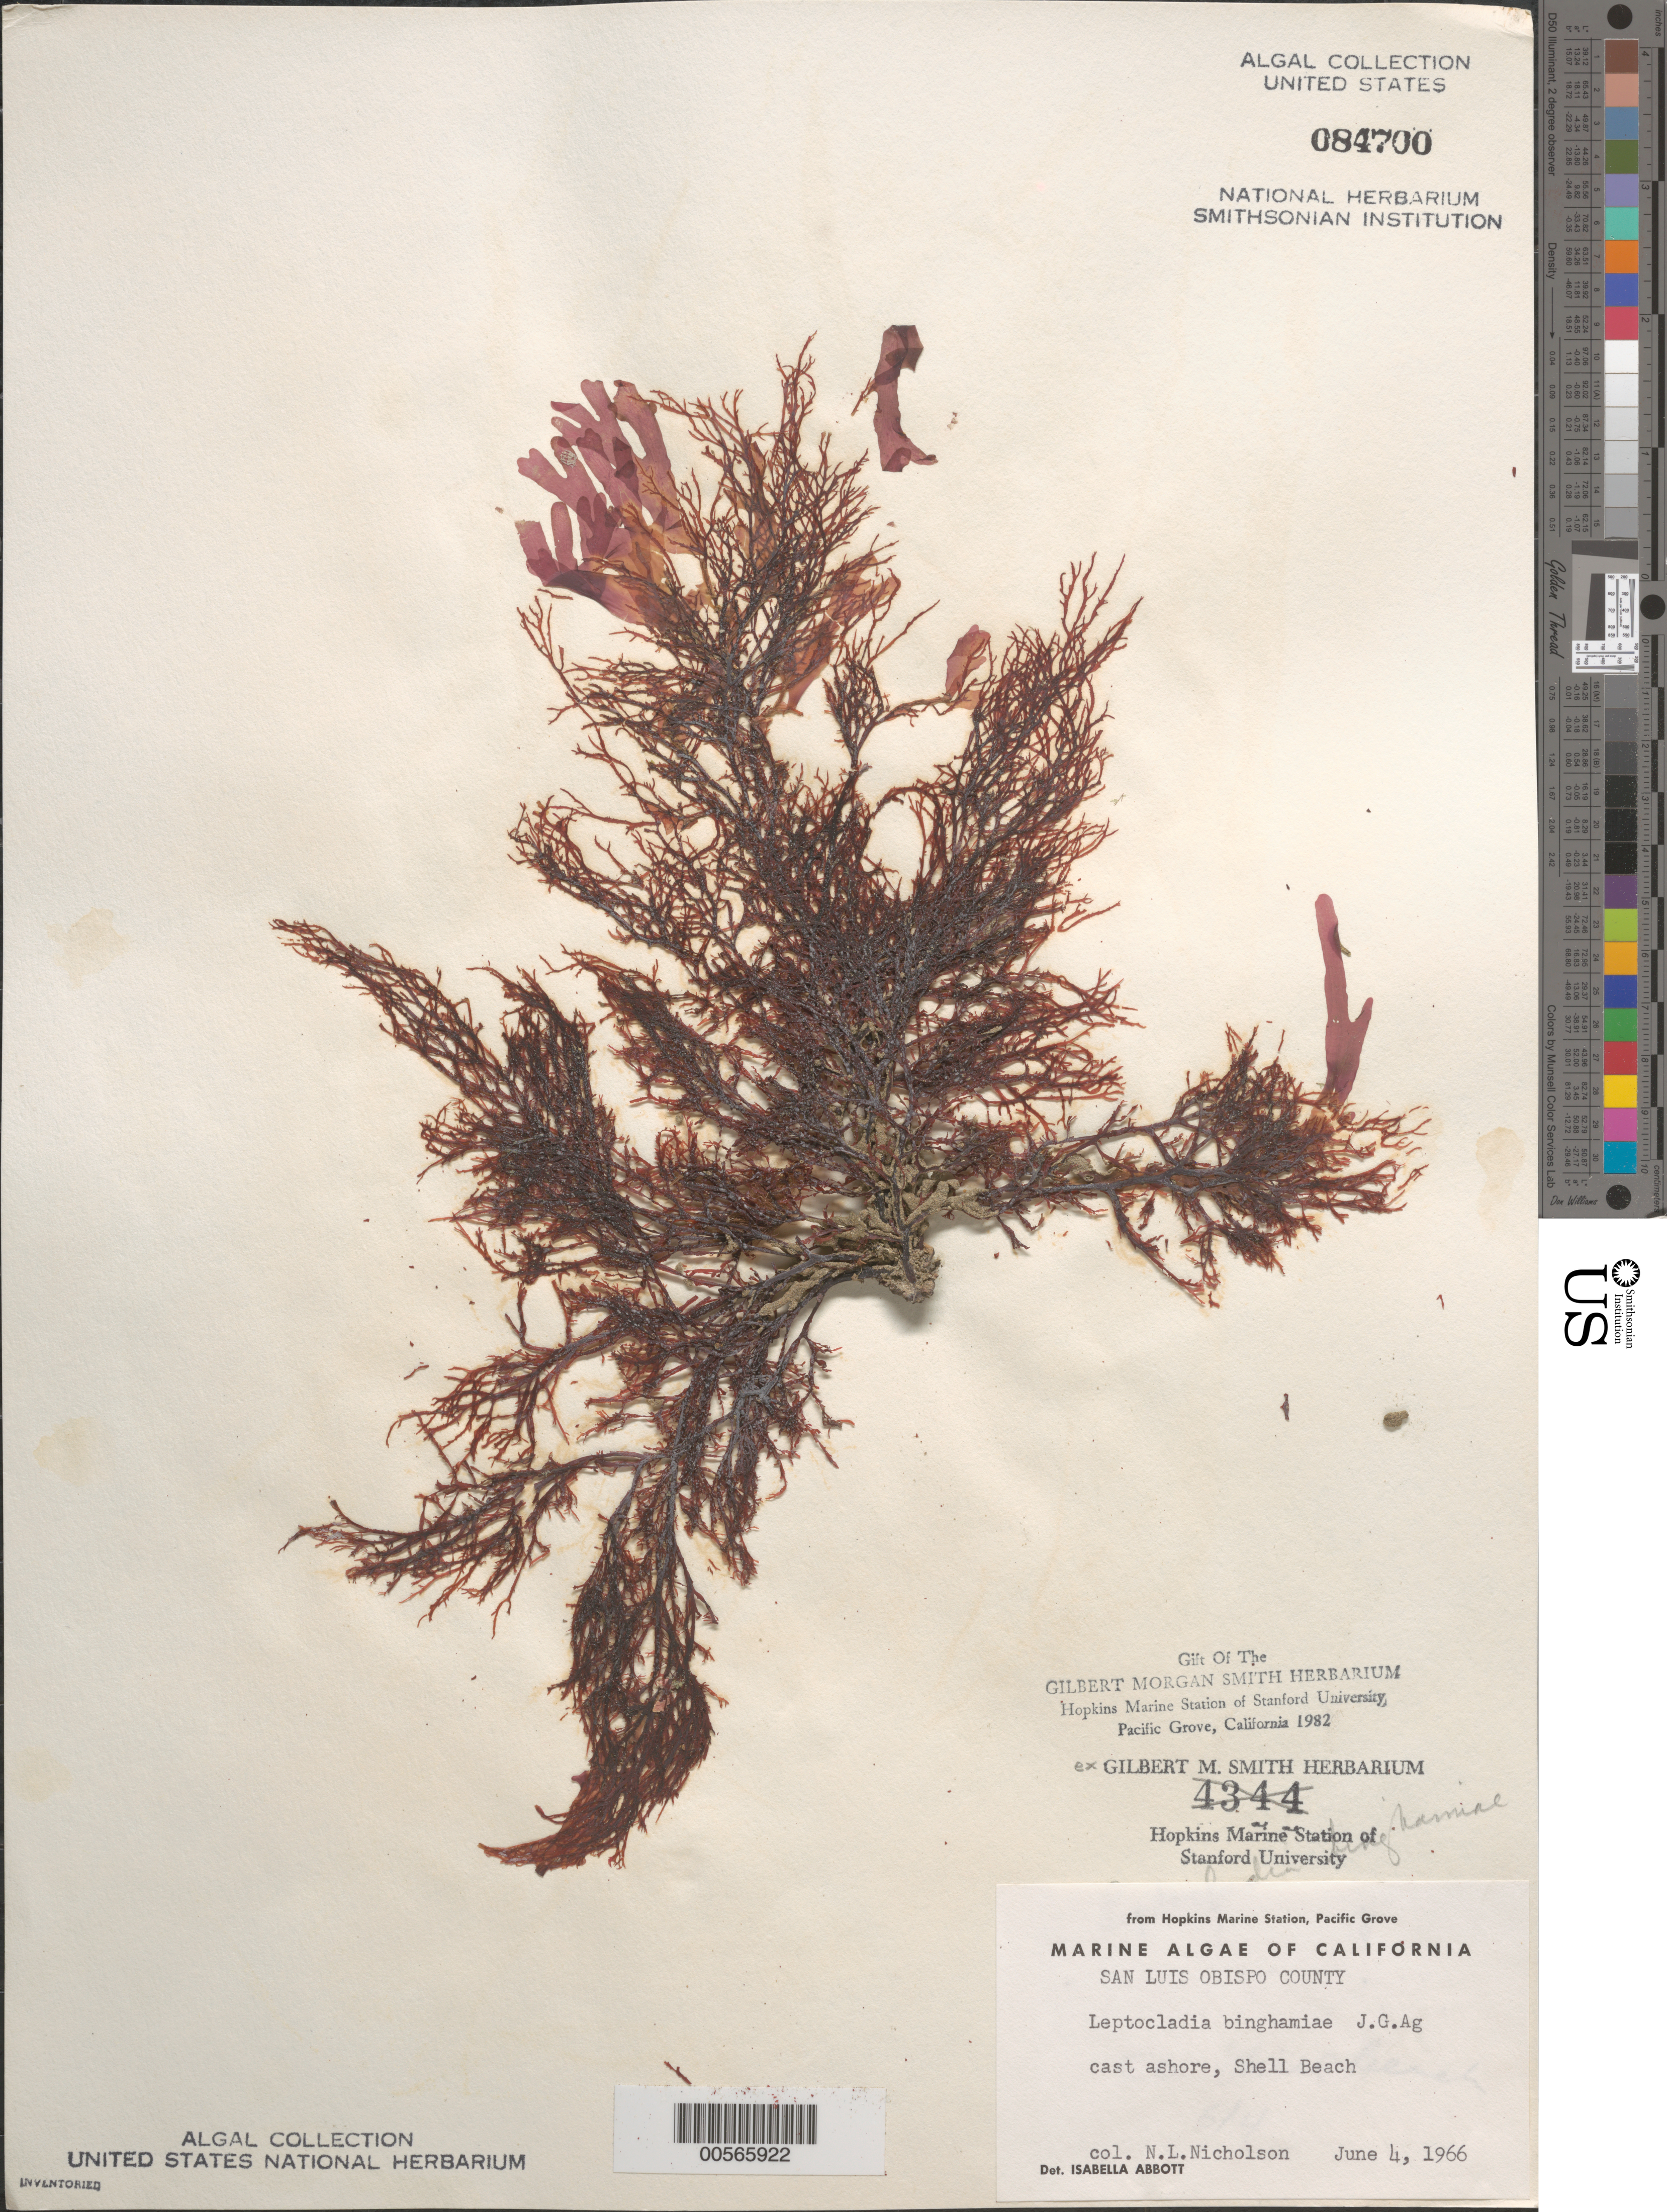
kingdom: Plantae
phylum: Rhodophyta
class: Florideophyceae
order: Gigartinales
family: Dumontiaceae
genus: Leptocladia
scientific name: Leptocladia binghamiae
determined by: Abbott, Isabella A.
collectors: N. Nicholson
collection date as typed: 04 Jun 1966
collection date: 1966-06-04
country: United States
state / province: California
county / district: San Luis Obispo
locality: Shell Beach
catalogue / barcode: US 84700